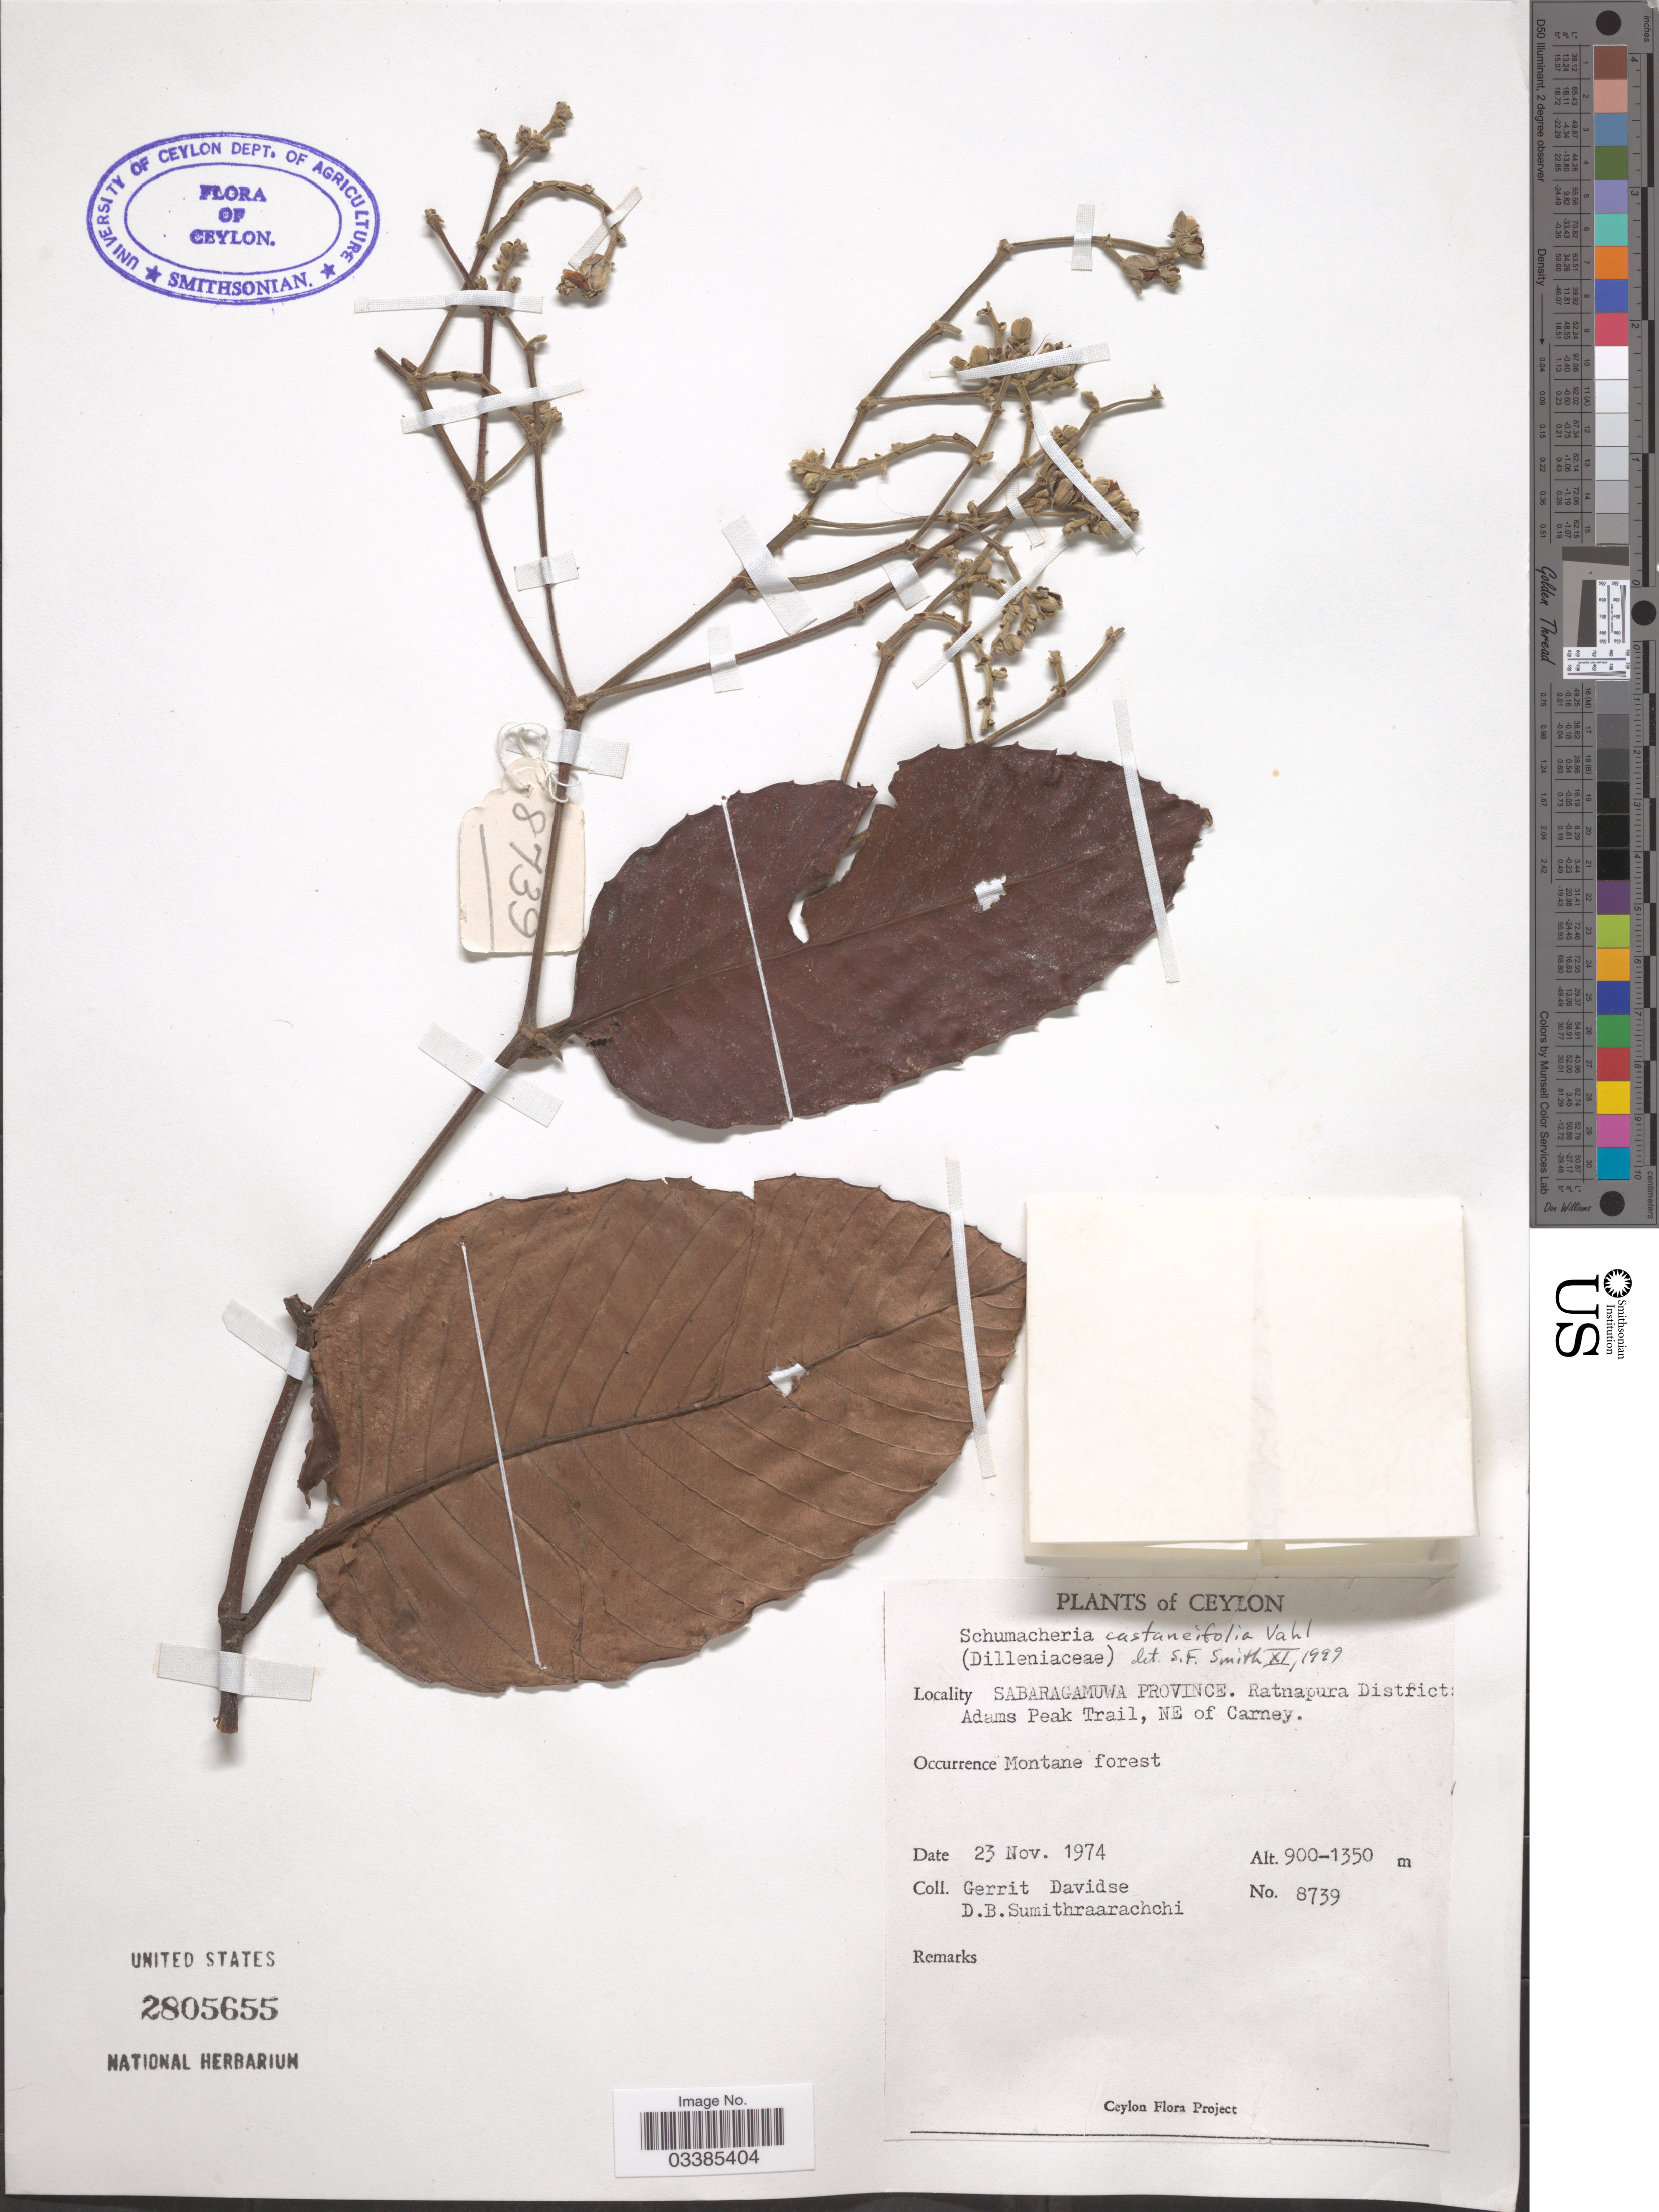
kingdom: Plantae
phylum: Tracheophyta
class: Magnoliopsida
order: Dilleniales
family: Dilleniaceae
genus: Schumacheria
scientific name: Schumacheria castaneifolia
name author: Vahl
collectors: G. Davidse & D. B. Sumithraarachchi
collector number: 8739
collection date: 1974-11-23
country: Sri Lanka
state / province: Sabaragamuwa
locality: Ceylon. Ratnapura District: Adams Peak Trail, NE of Carney.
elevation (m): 900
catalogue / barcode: US 2805655